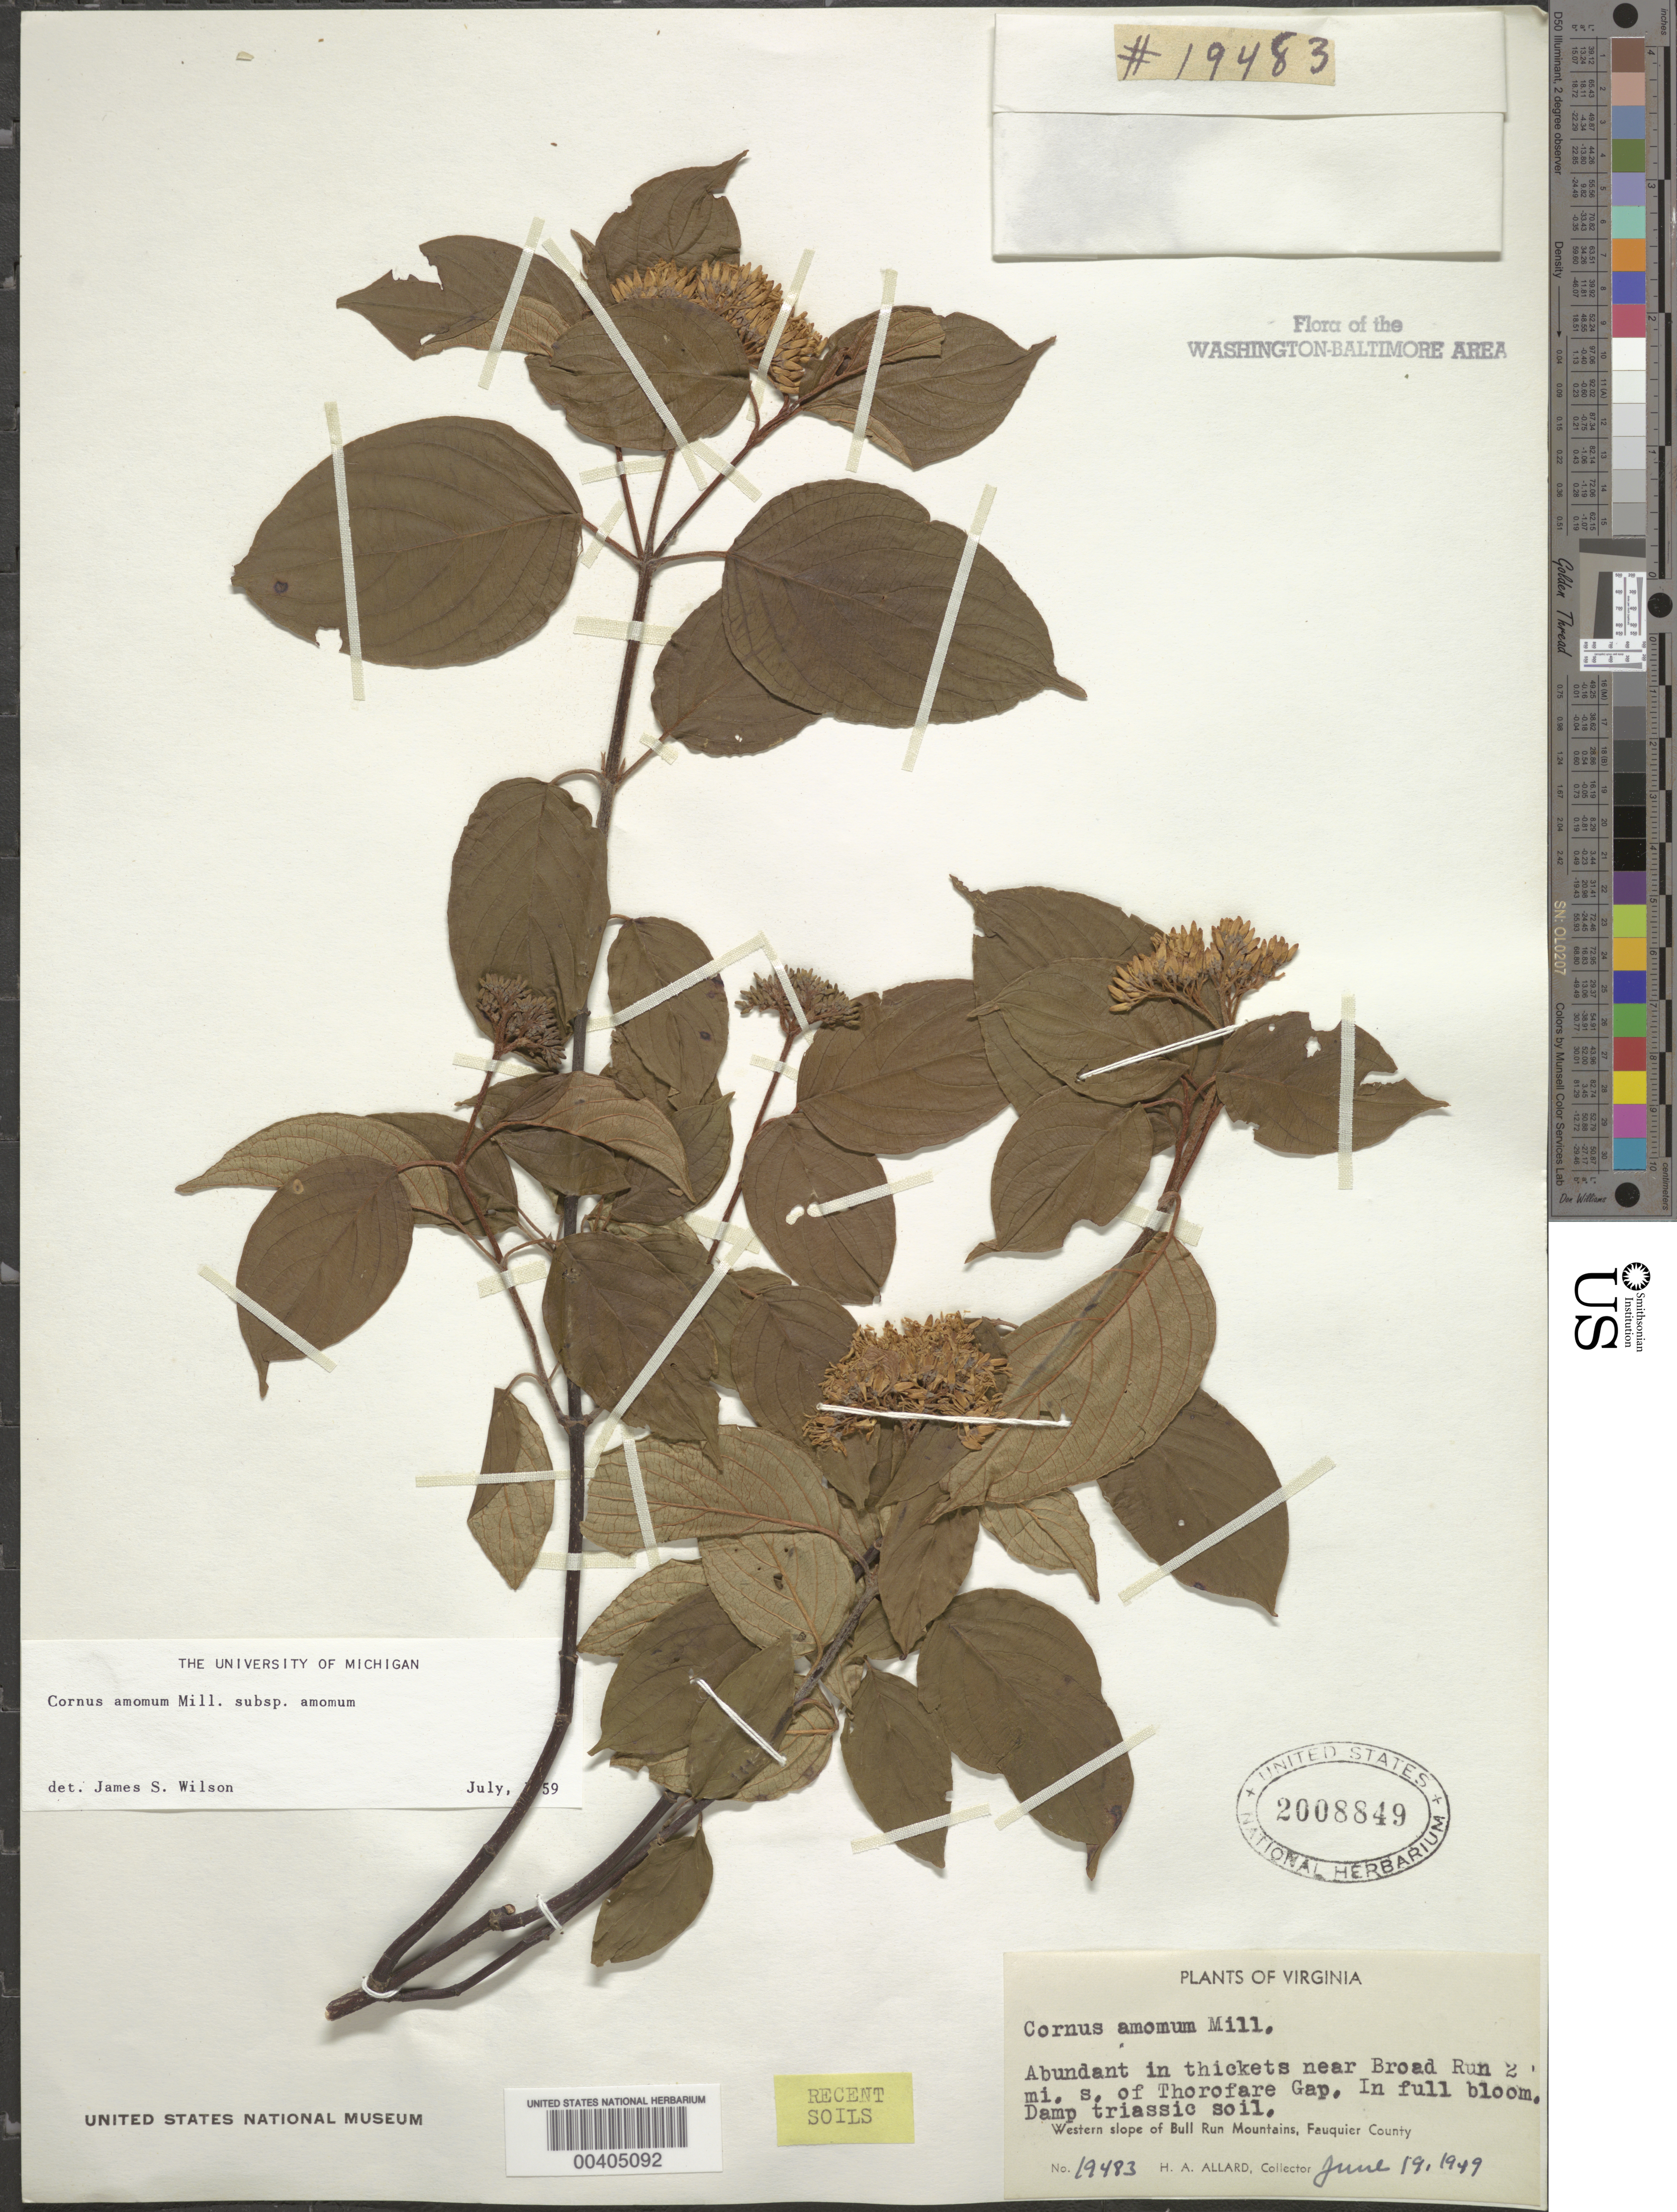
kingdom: Plantae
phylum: Tracheophyta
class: Magnoliopsida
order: Cornales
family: Cornaceae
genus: Cornus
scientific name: Cornus amomum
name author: Mill.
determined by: Wilson, J. S., (MICH), University of Michigan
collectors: H. A. Allard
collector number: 19483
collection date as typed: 19 Jun 1949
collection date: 1949-06-19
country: United States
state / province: Virginia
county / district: Fauquier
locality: Near Broad Run, 2 mi. S of Thorofare Gap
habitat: Thickets, damp triassic soil, recent soil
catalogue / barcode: US 2008849